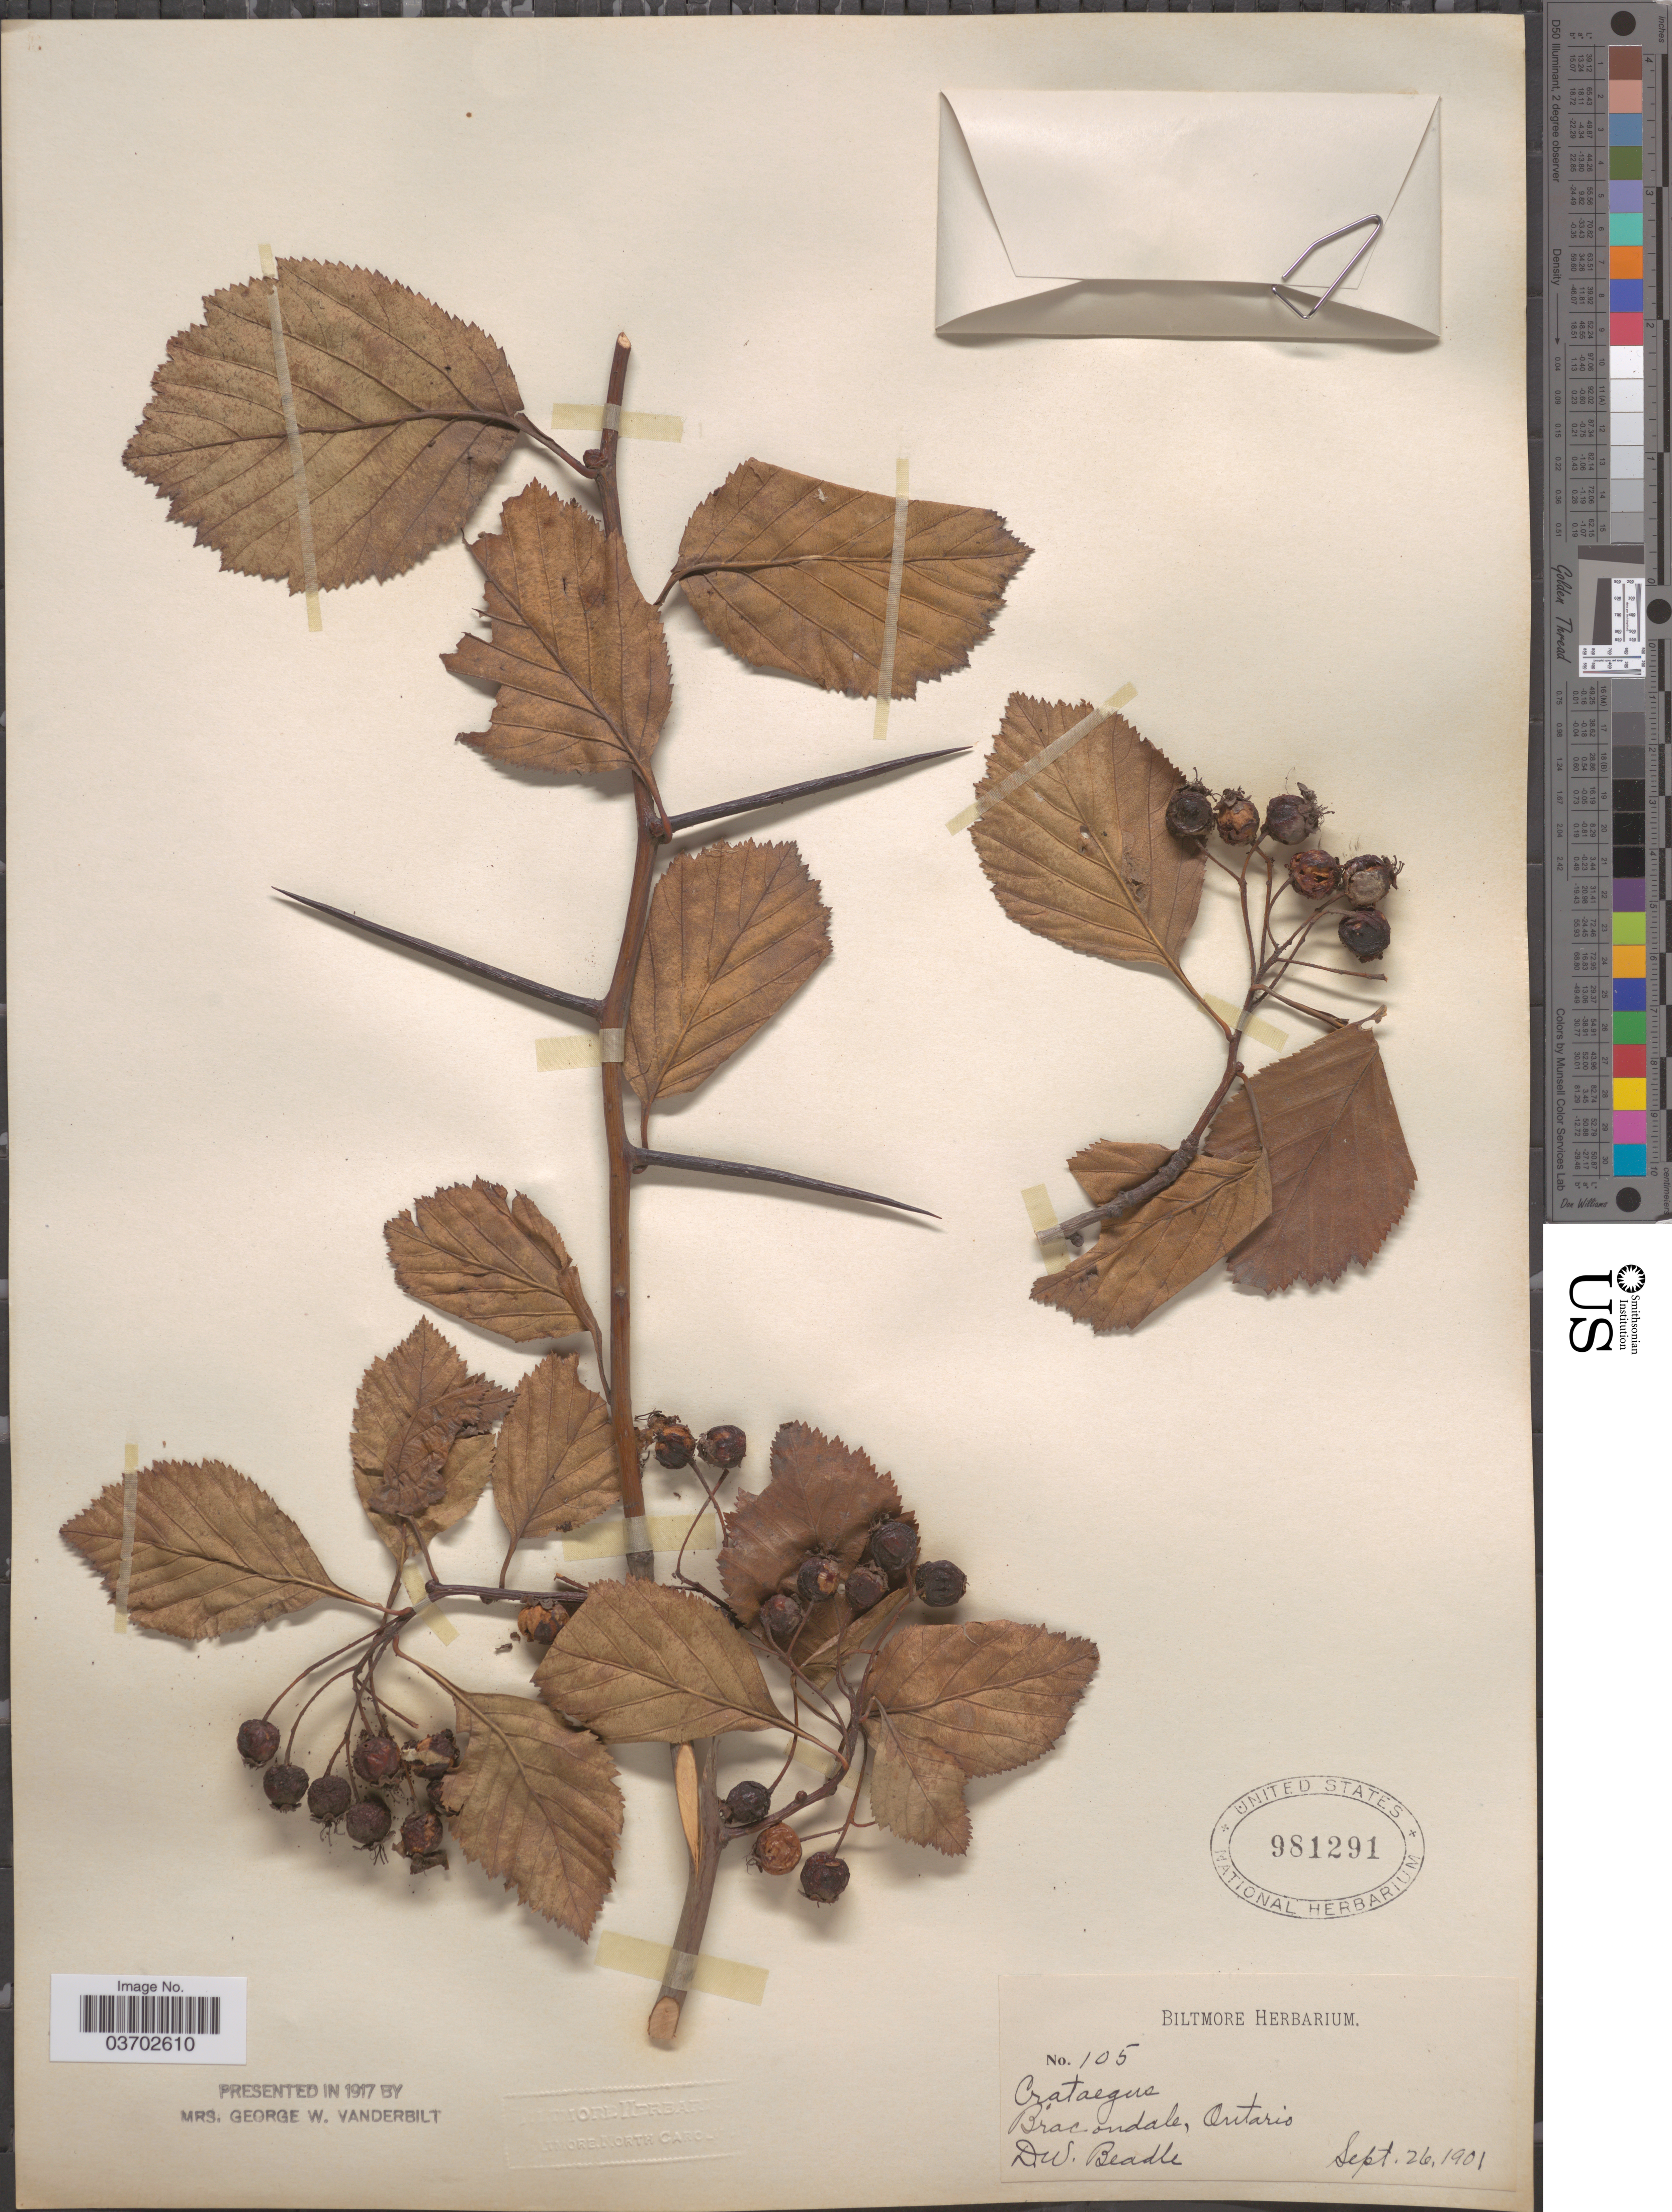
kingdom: Plantae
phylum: Tracheophyta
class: Magnoliopsida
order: Rosales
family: Rosaceae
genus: Crataegus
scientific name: Crataegus sp.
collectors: D. Beadle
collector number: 105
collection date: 1901-09-26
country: Canada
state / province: Ontario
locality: Bracondale.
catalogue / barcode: US 981291